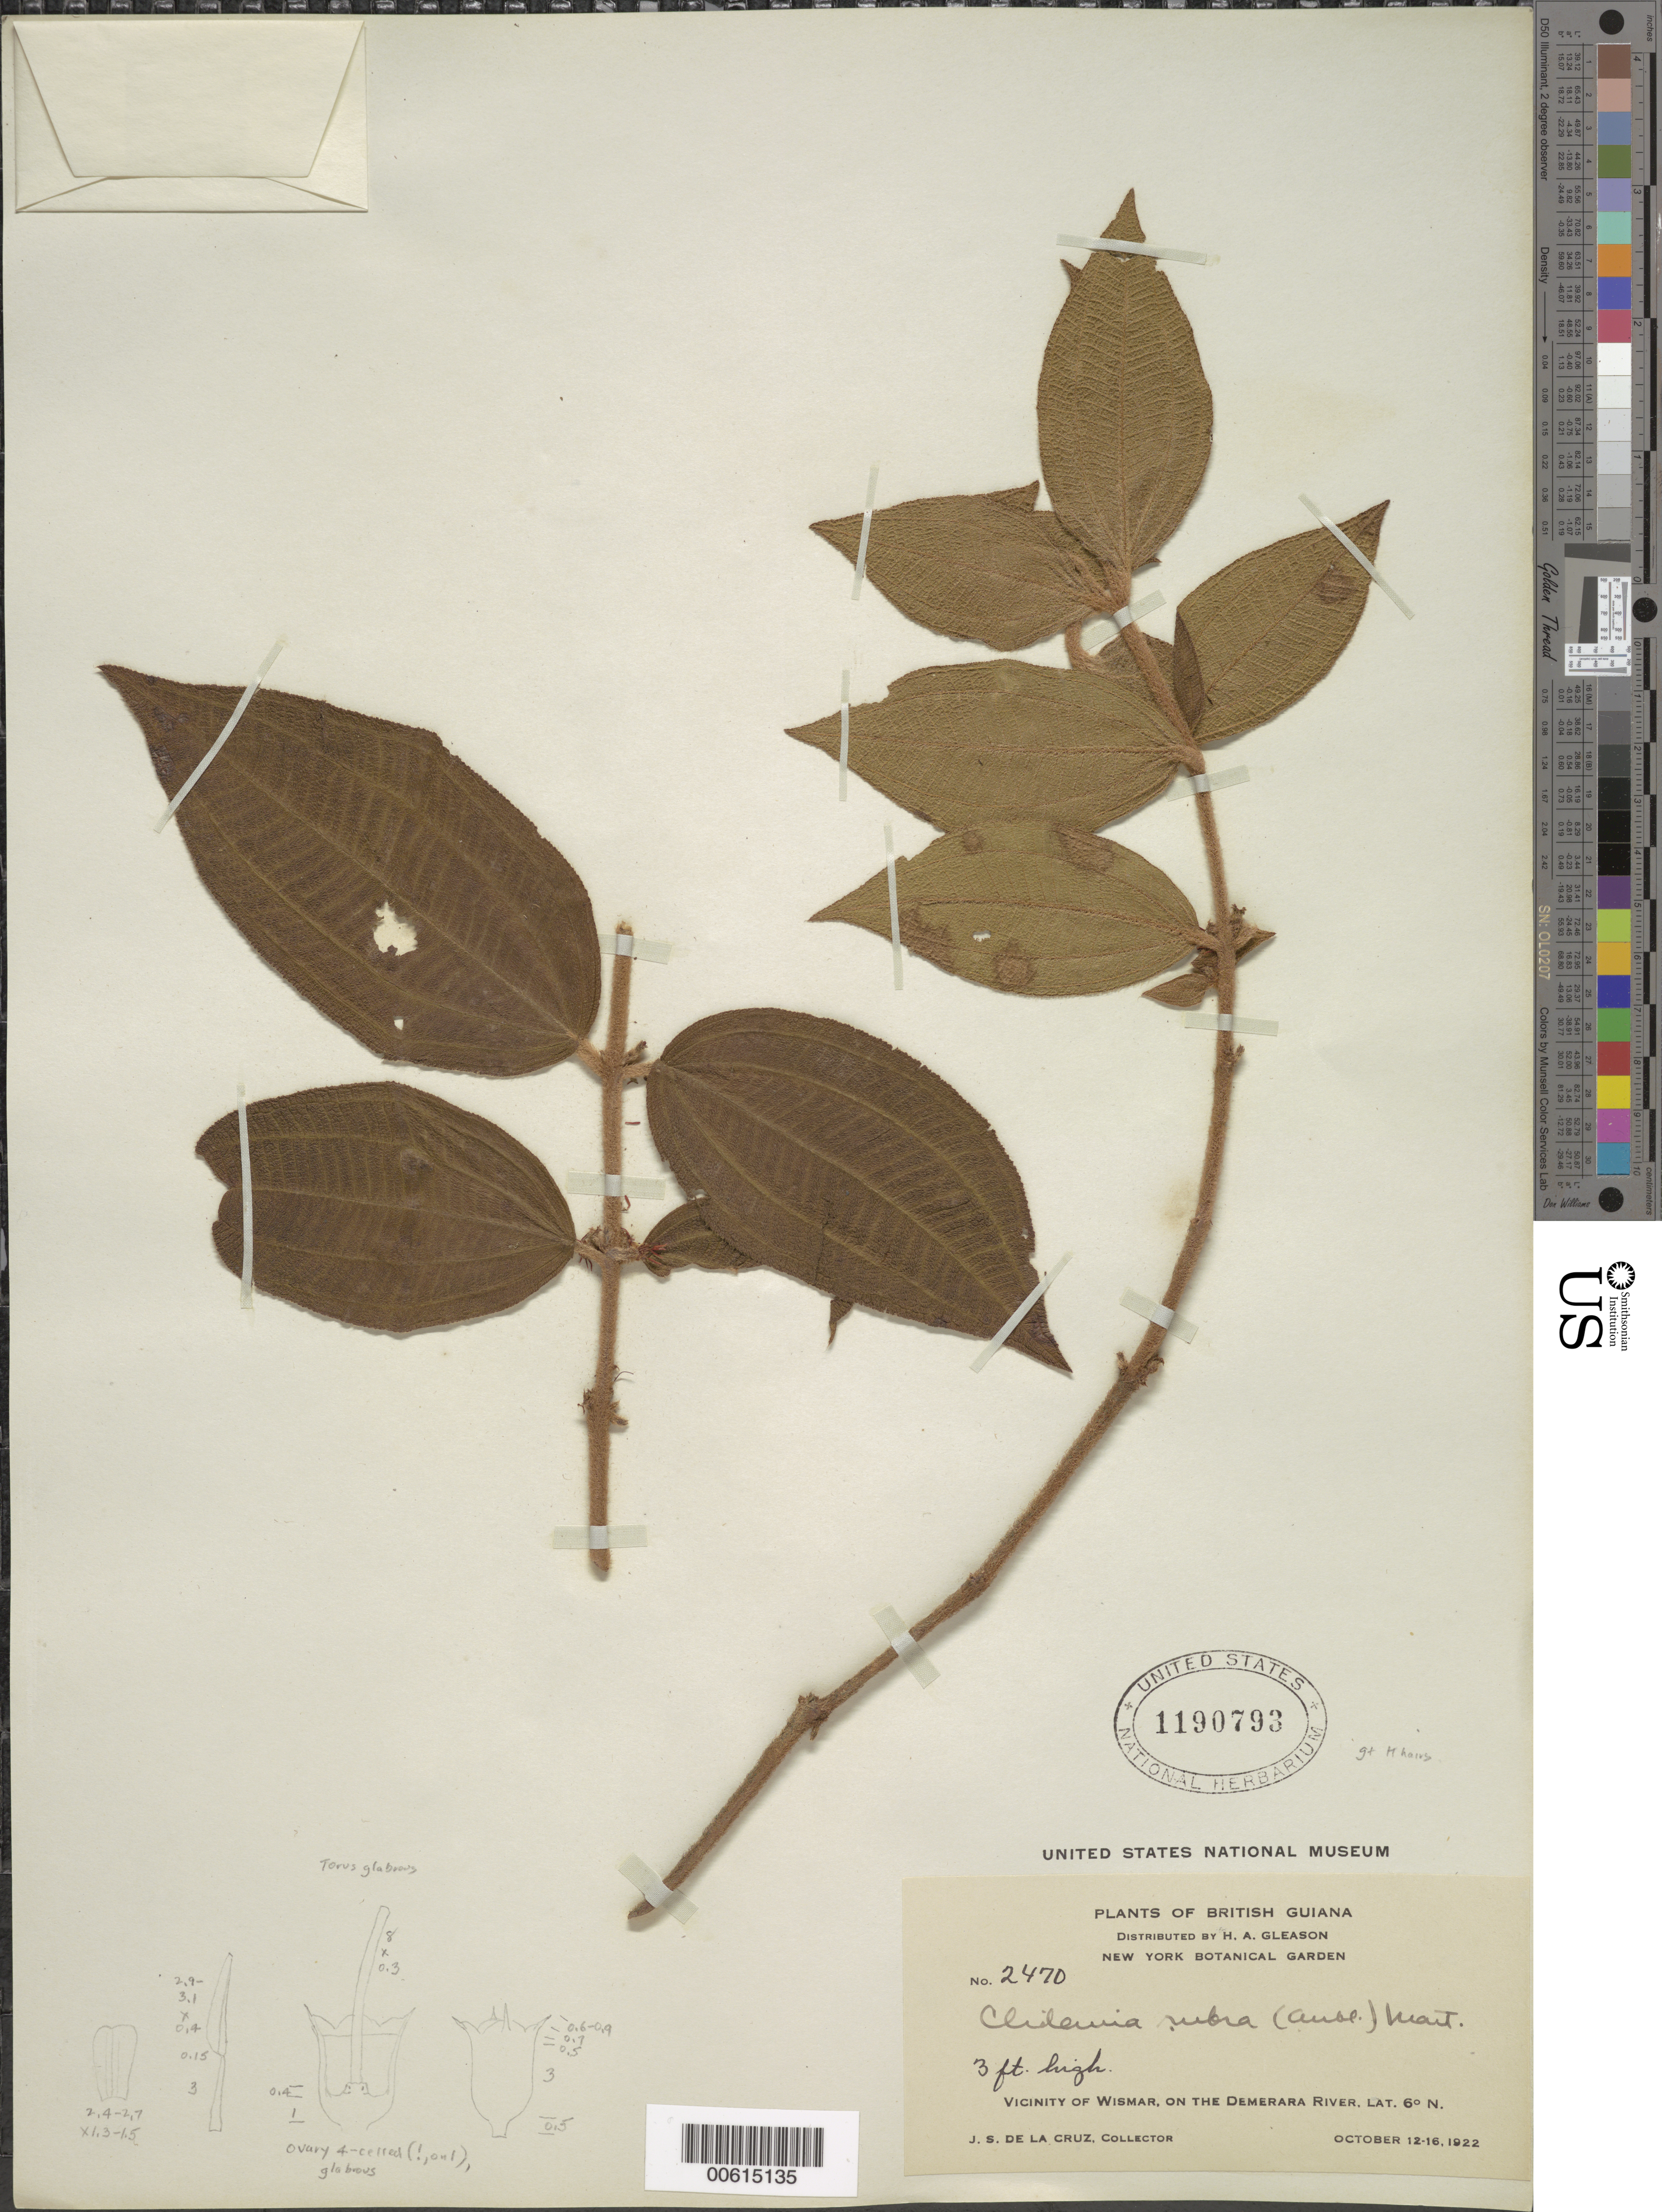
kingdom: Plantae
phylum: Tracheophyta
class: Magnoliopsida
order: Myrtales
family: Melastomataceae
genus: Clidemia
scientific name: Clidemia rubra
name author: (Aubl.) Mart.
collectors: J. S. de la Cruz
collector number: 2470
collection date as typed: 12-Oct-22 to 16-Oct-22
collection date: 1922-10-12/1922-10-16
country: Guyana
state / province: U. Demerara-Berbice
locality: Wismar vic., on the Demerara River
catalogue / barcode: US 1190793